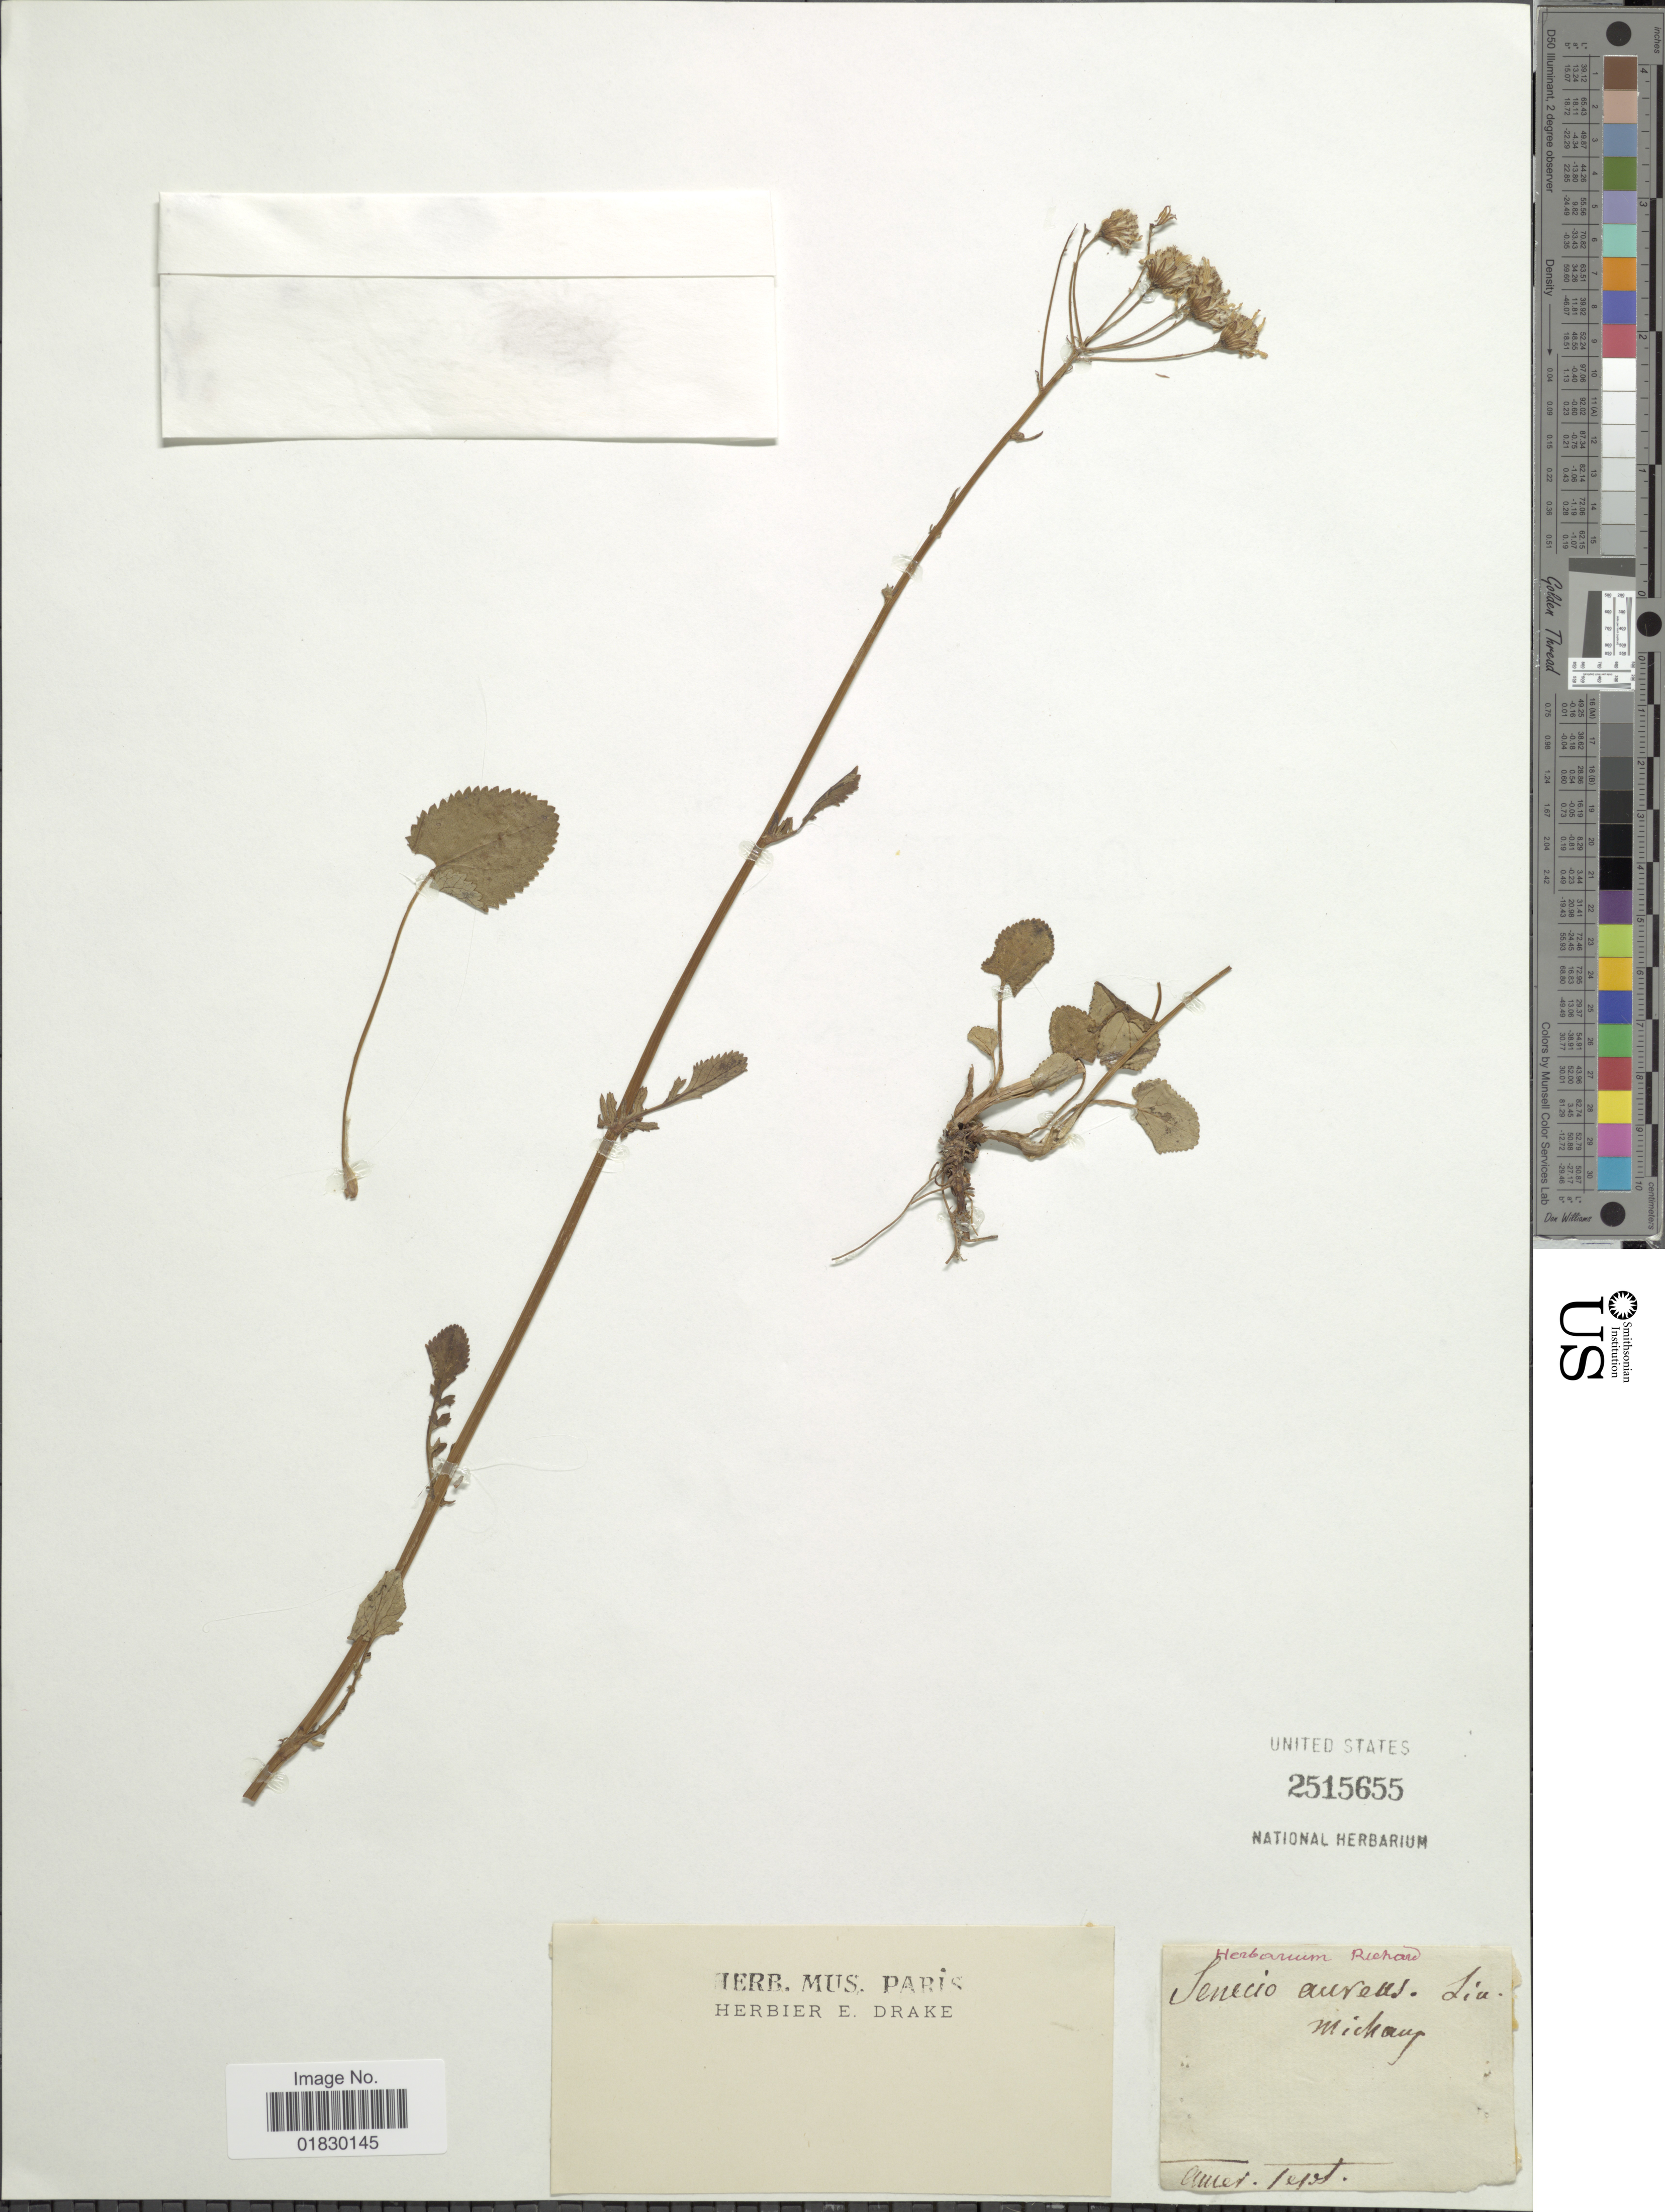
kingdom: Plantae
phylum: Tracheophyta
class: Magnoliopsida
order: Asterales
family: Asteraceae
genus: Packera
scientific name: Packera aurea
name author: (L.) Á. Löve & D. Löve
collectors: ex herb. E. Drake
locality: Michany [interpreted]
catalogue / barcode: US 2515655